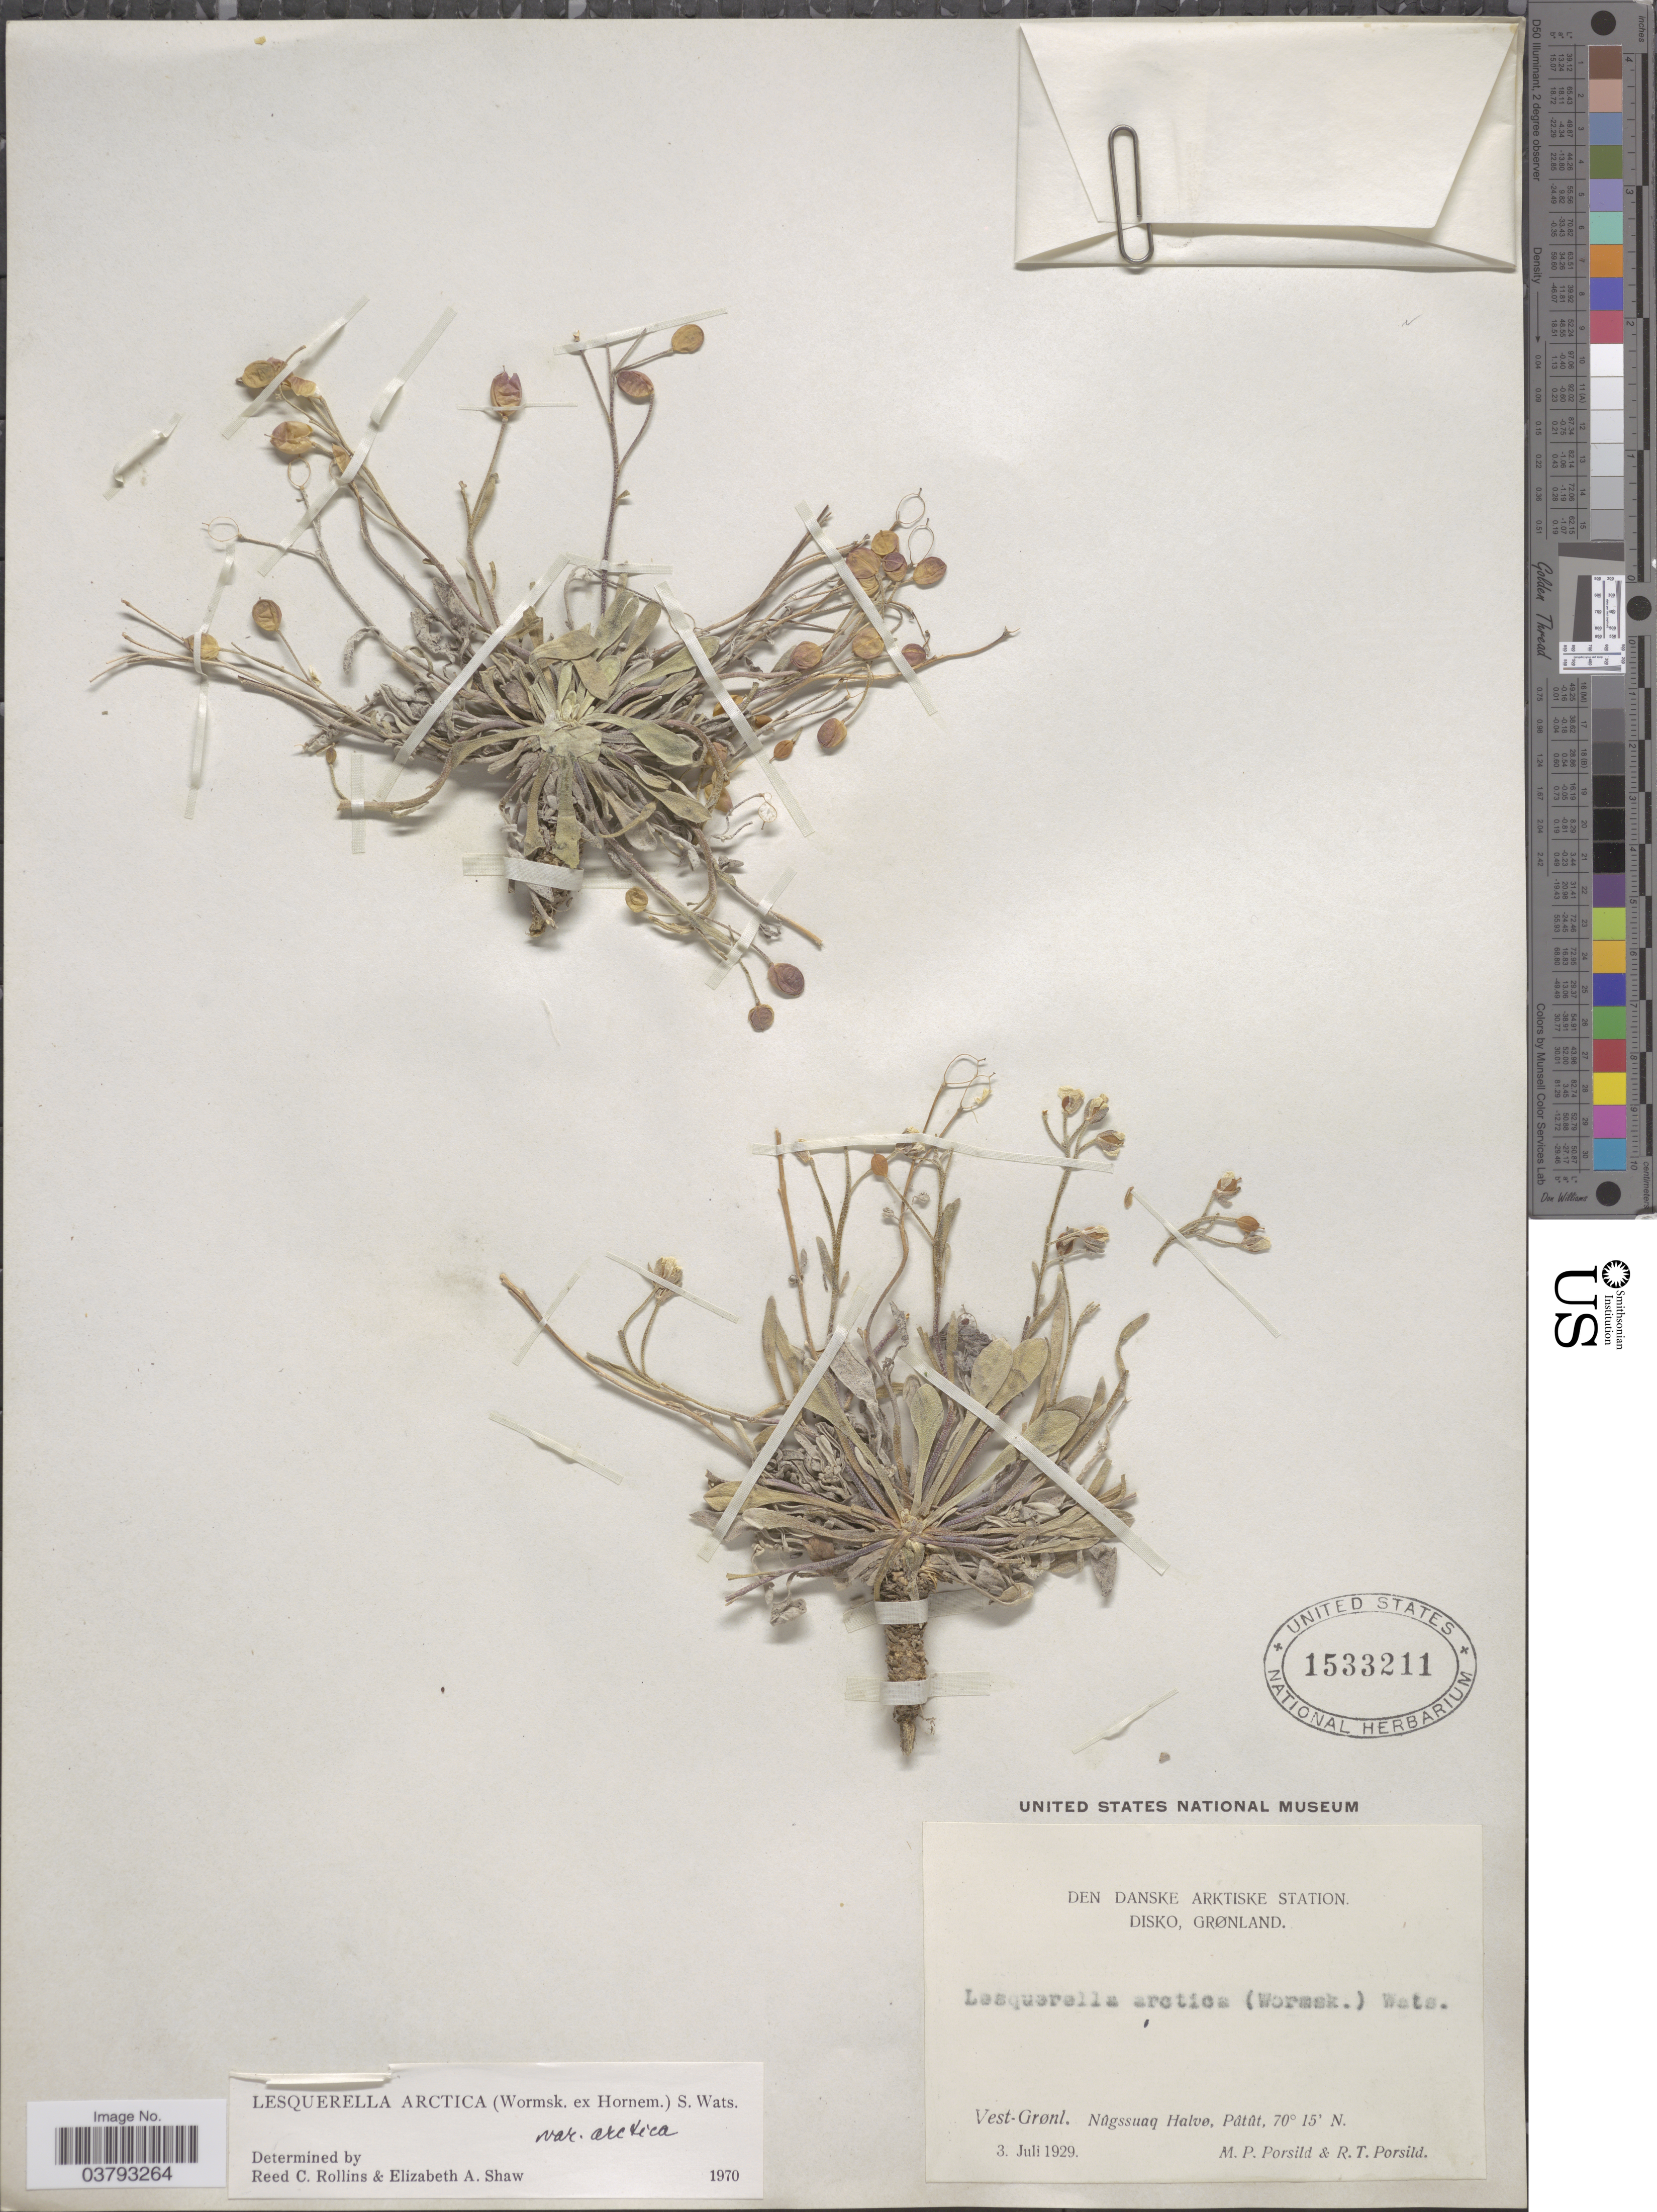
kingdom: Plantae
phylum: Tracheophyta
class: Magnoliopsida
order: Brassicales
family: Brassicaceae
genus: Lesquerella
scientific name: Lesquerella arctica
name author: (Wormsk. ex Hornem.) S. Watson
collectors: M. P. Porsild & R. T. Porsild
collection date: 1929-07-03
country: Greenland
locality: Den Danske Arktiske Station. Disko. Grønland. Vest-Grønl. Nûgssuaq Halvø, Pâtût.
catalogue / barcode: US 1533211